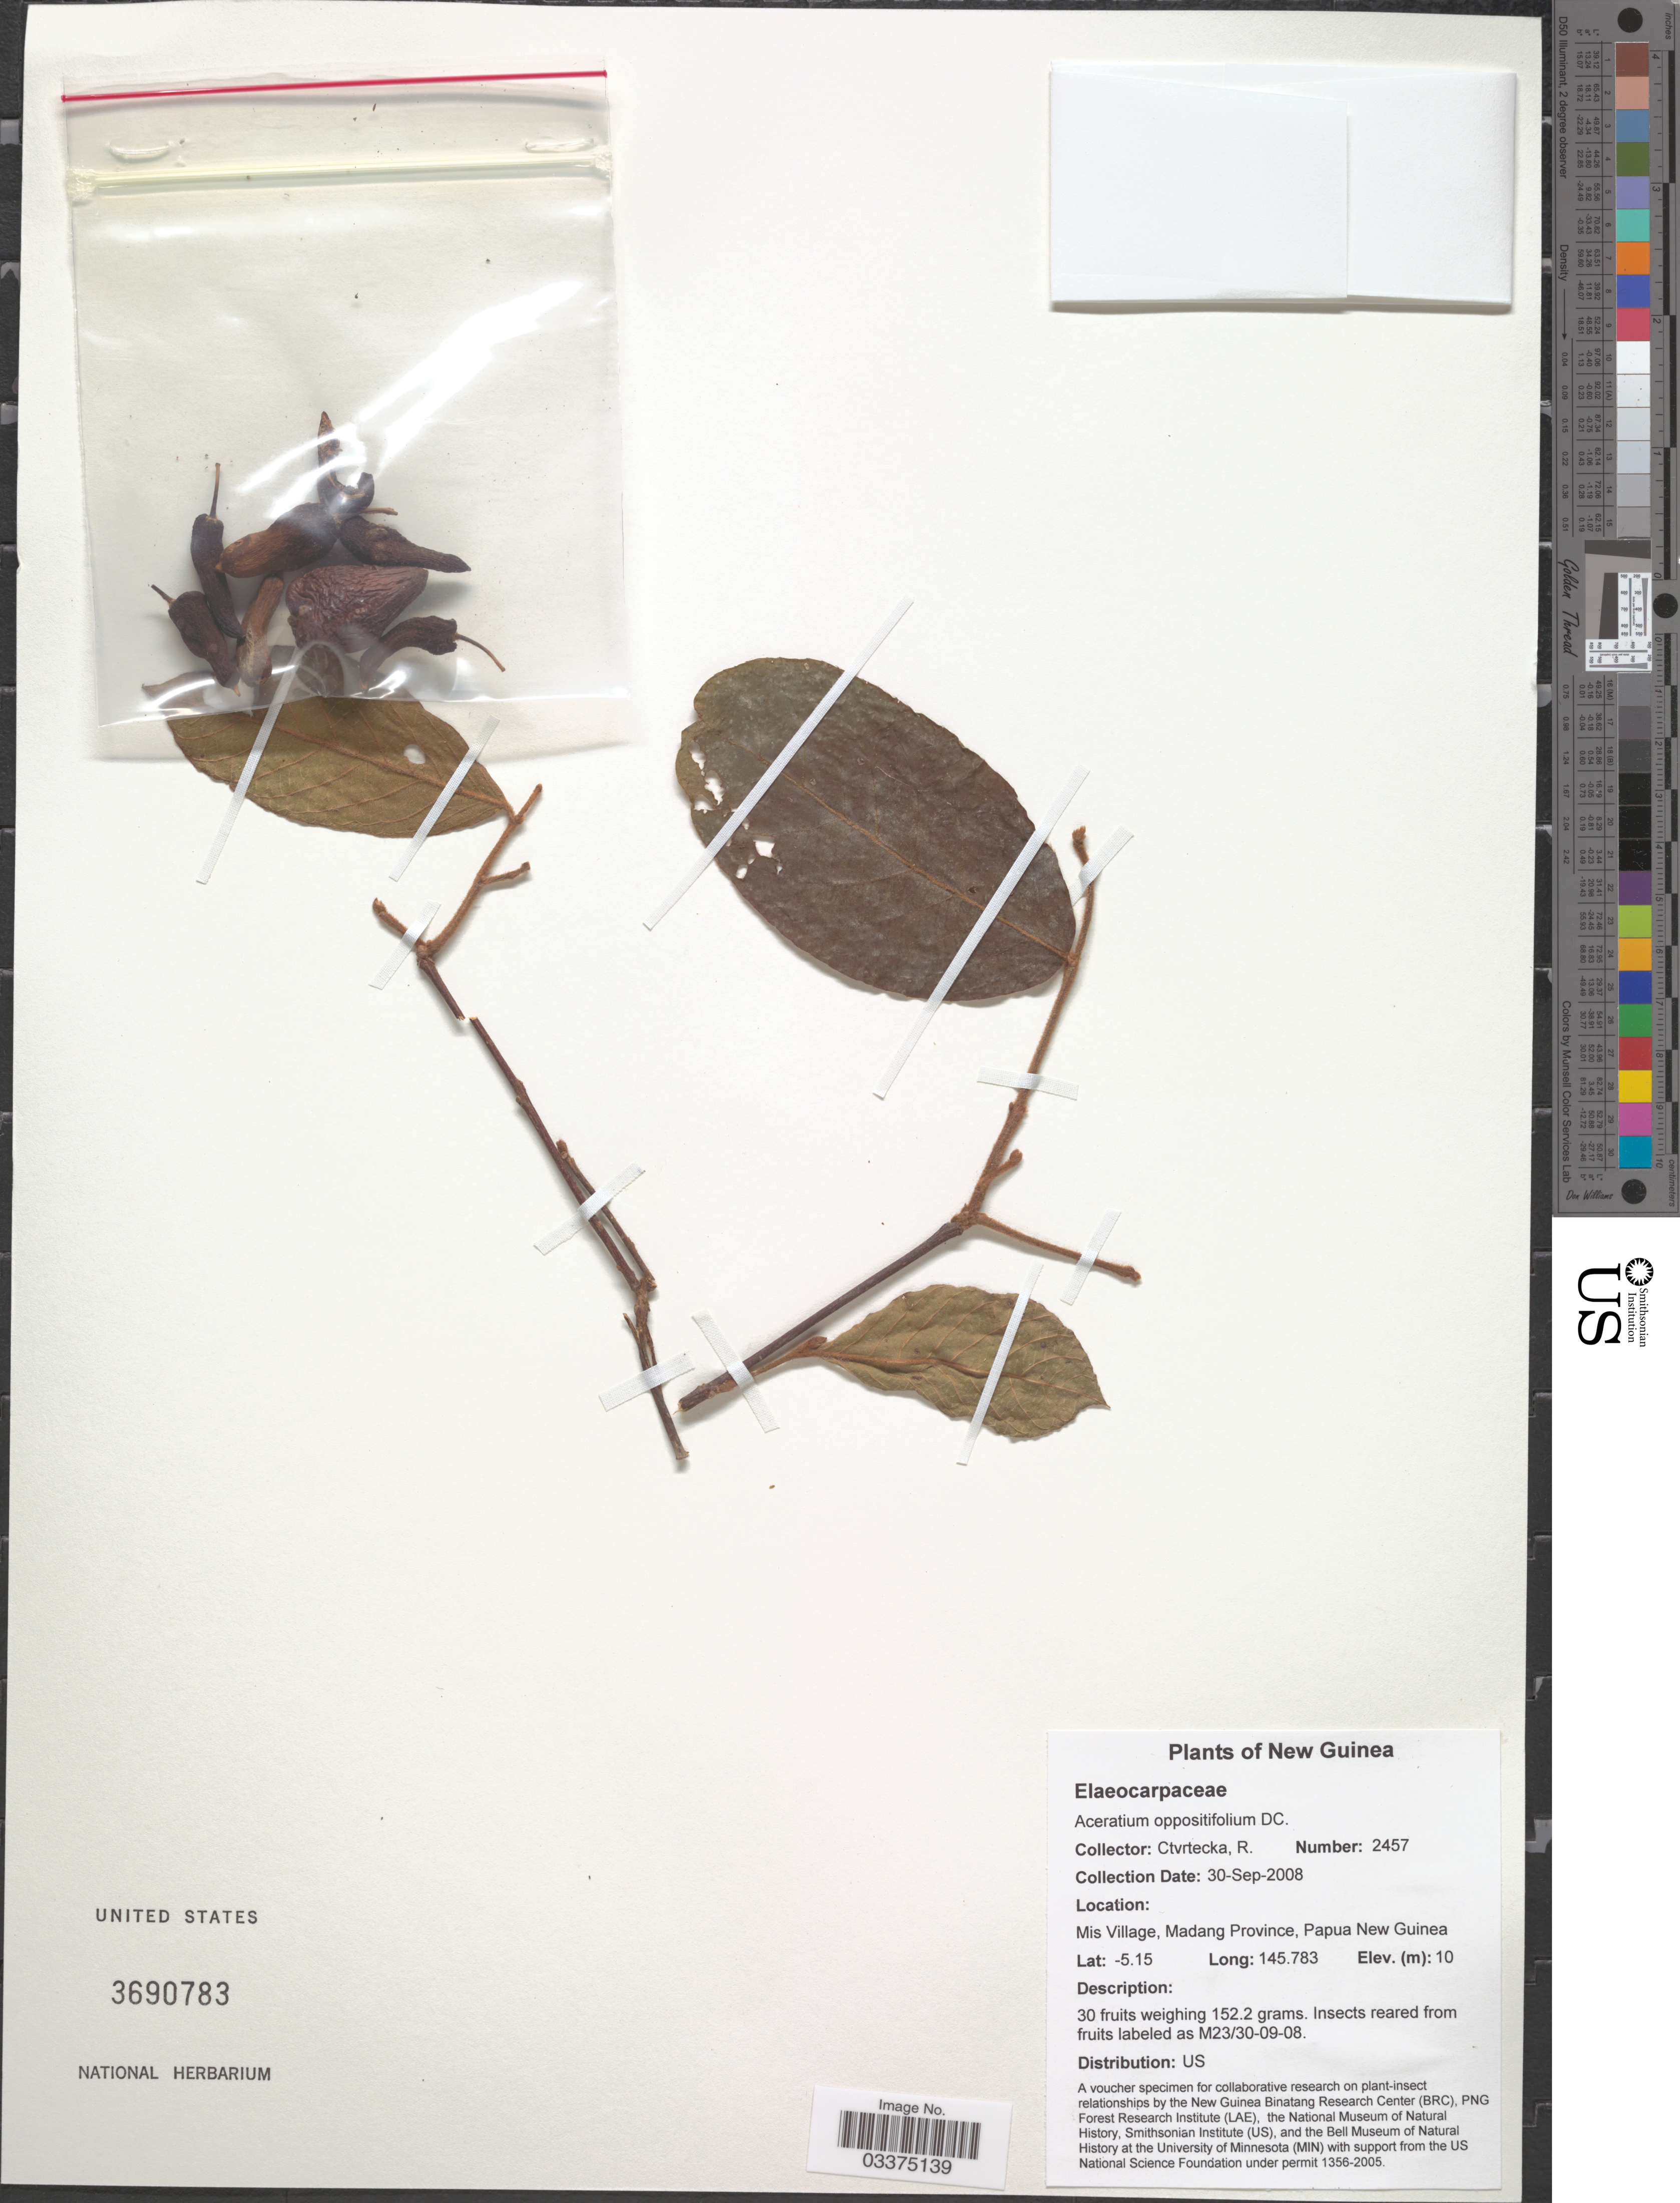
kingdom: Plantae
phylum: Tracheophyta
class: Magnoliopsida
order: Oxalidales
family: Elaeocarpaceae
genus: Aceratium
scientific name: Aceratium oppositifolium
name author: DC.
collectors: R. Ctvrtecka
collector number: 2457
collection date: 2008-09-30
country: Papua New Guinea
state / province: Madang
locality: New Guinea. Mis Village.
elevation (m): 10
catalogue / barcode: US 3690783